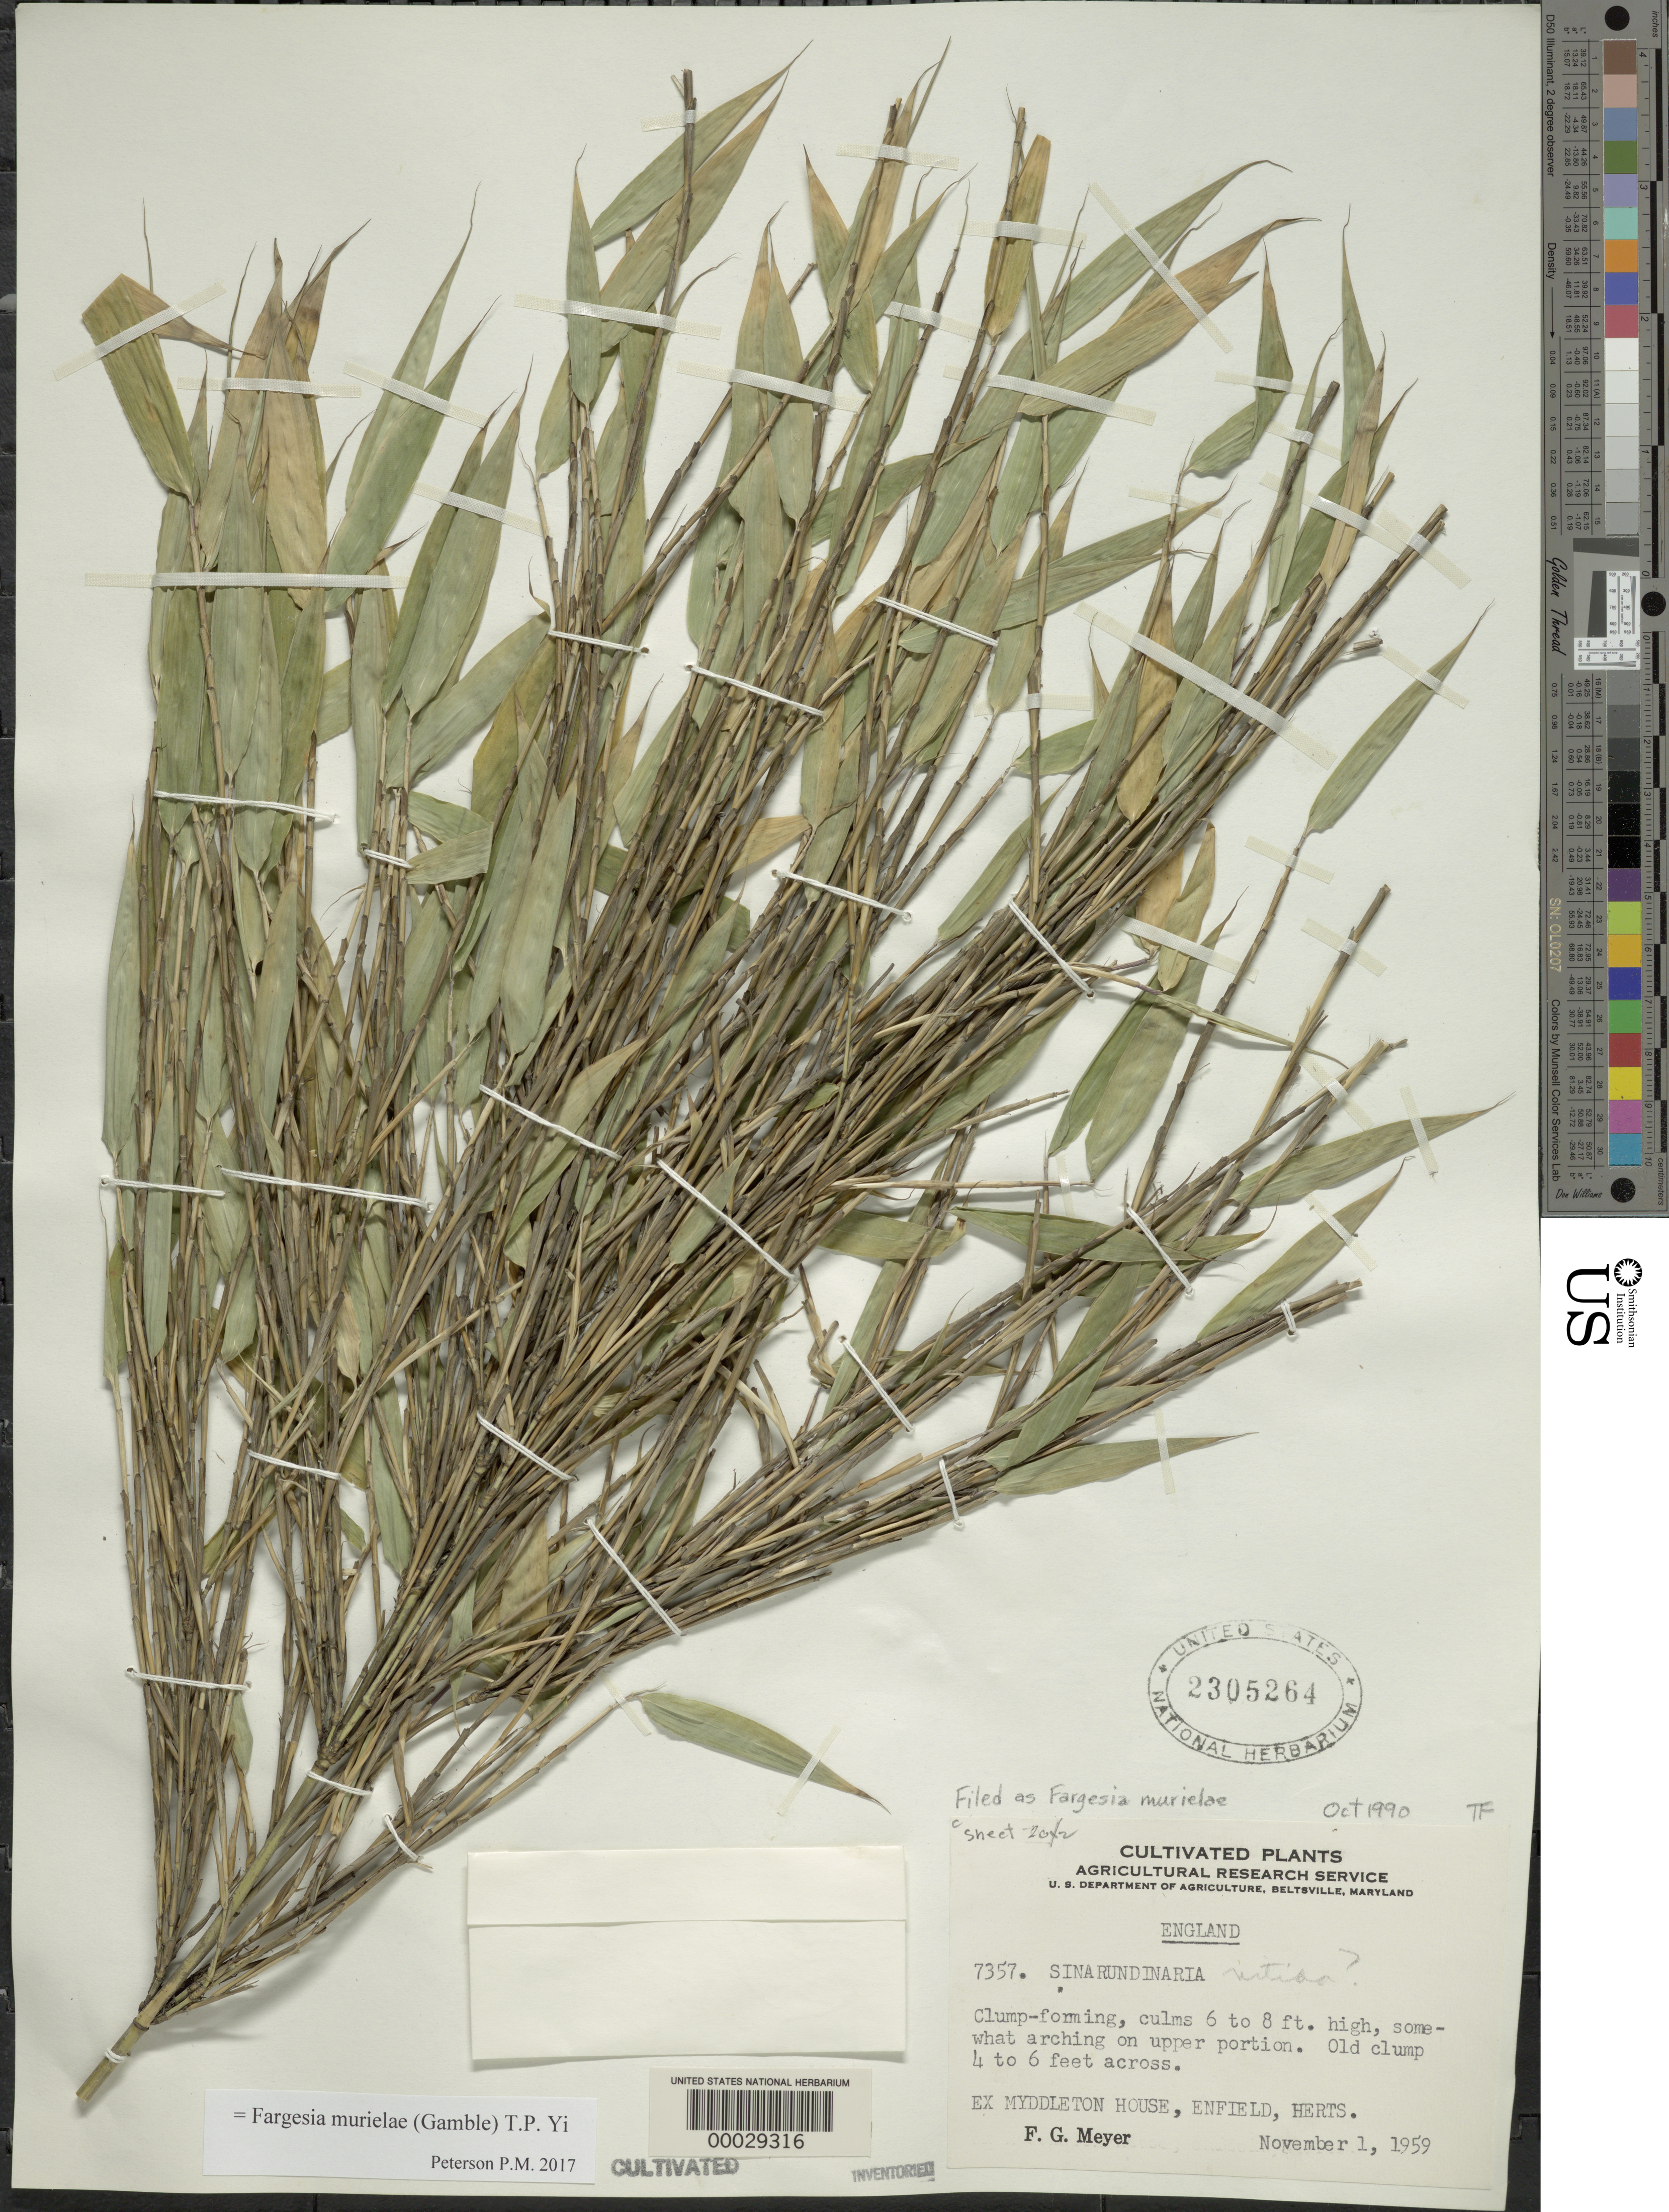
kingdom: Plantae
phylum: Tracheophyta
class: Liliopsida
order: Poales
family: Poaceae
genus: Fargesia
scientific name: Fargesia murielae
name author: (Gamble) T.P. Yi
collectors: F. G. Meyer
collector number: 7357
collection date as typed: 01 Nov 1959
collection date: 1959-11-01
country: United Kingdom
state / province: England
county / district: Hertfordshire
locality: Myddleton House, Enfield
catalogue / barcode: US 2305264